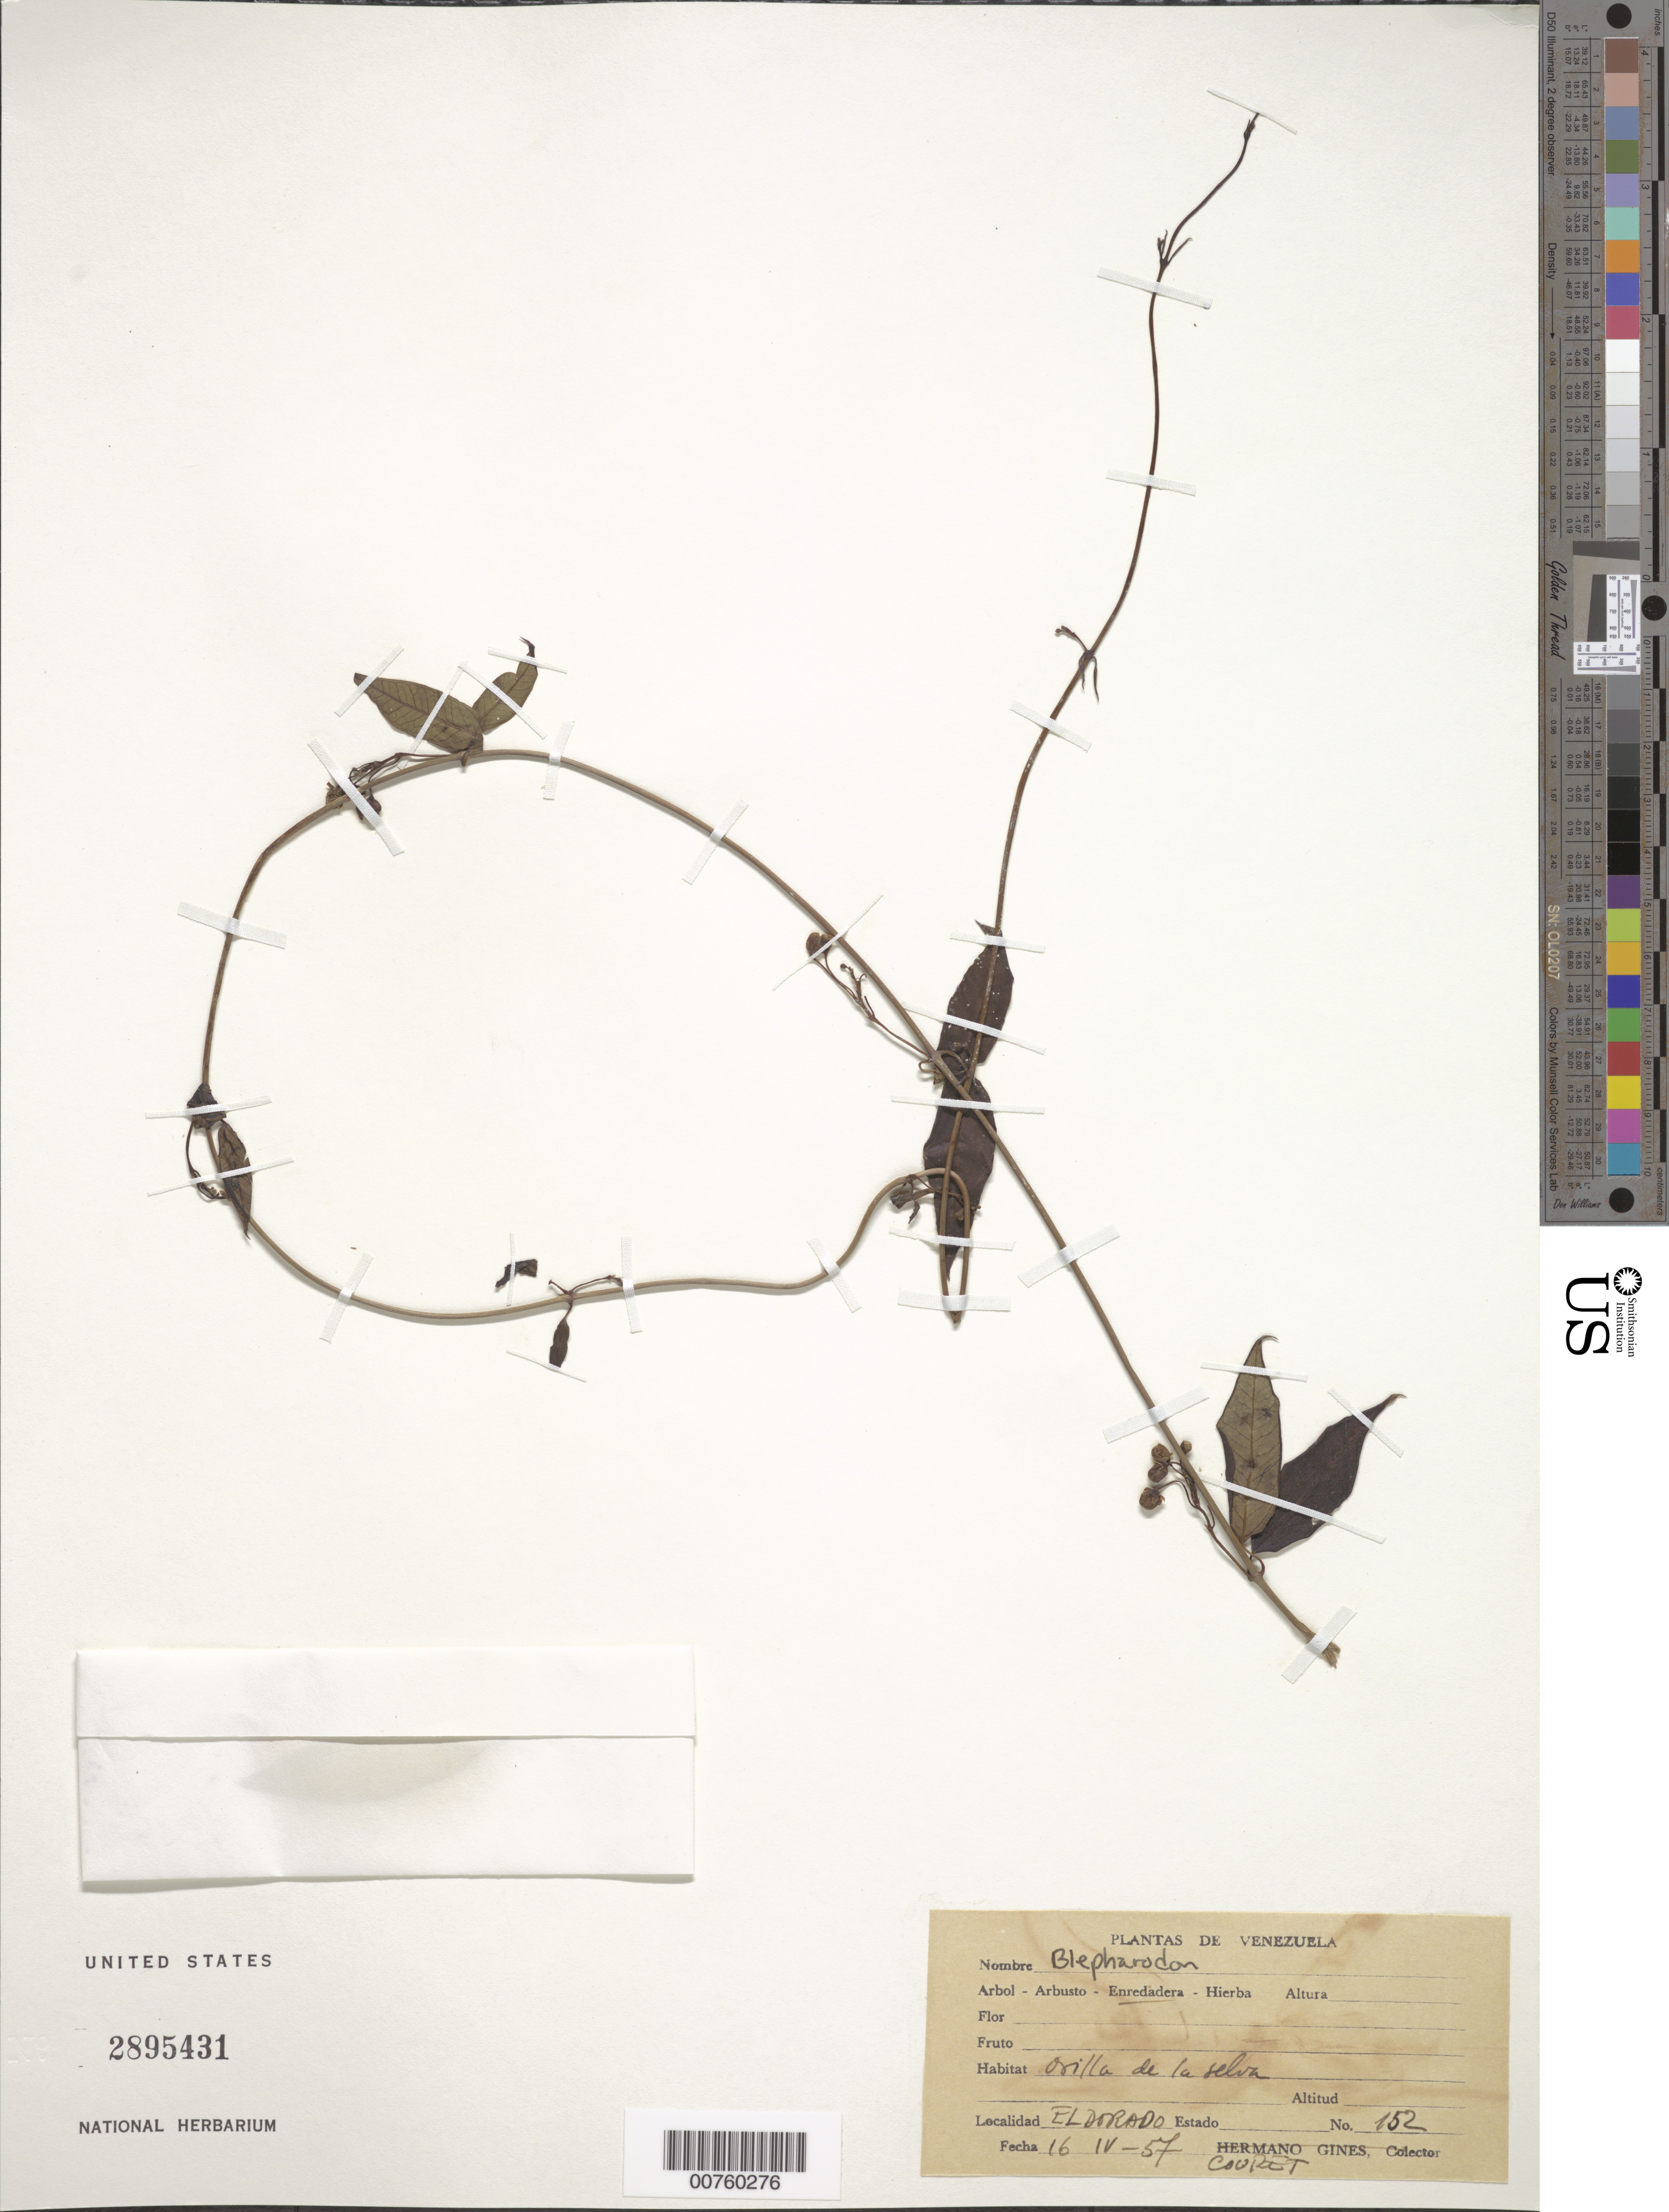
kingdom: Plantae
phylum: Tracheophyta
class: Magnoliopsida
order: Gentianales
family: Apocynaceae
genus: Blepharodon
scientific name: Blepharodon sp.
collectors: -. Couret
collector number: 152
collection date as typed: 16-Apr-57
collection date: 1957-04-16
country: Venezuela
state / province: Bolívar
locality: El Dorado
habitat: Edge of forest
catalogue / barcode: US 2895431